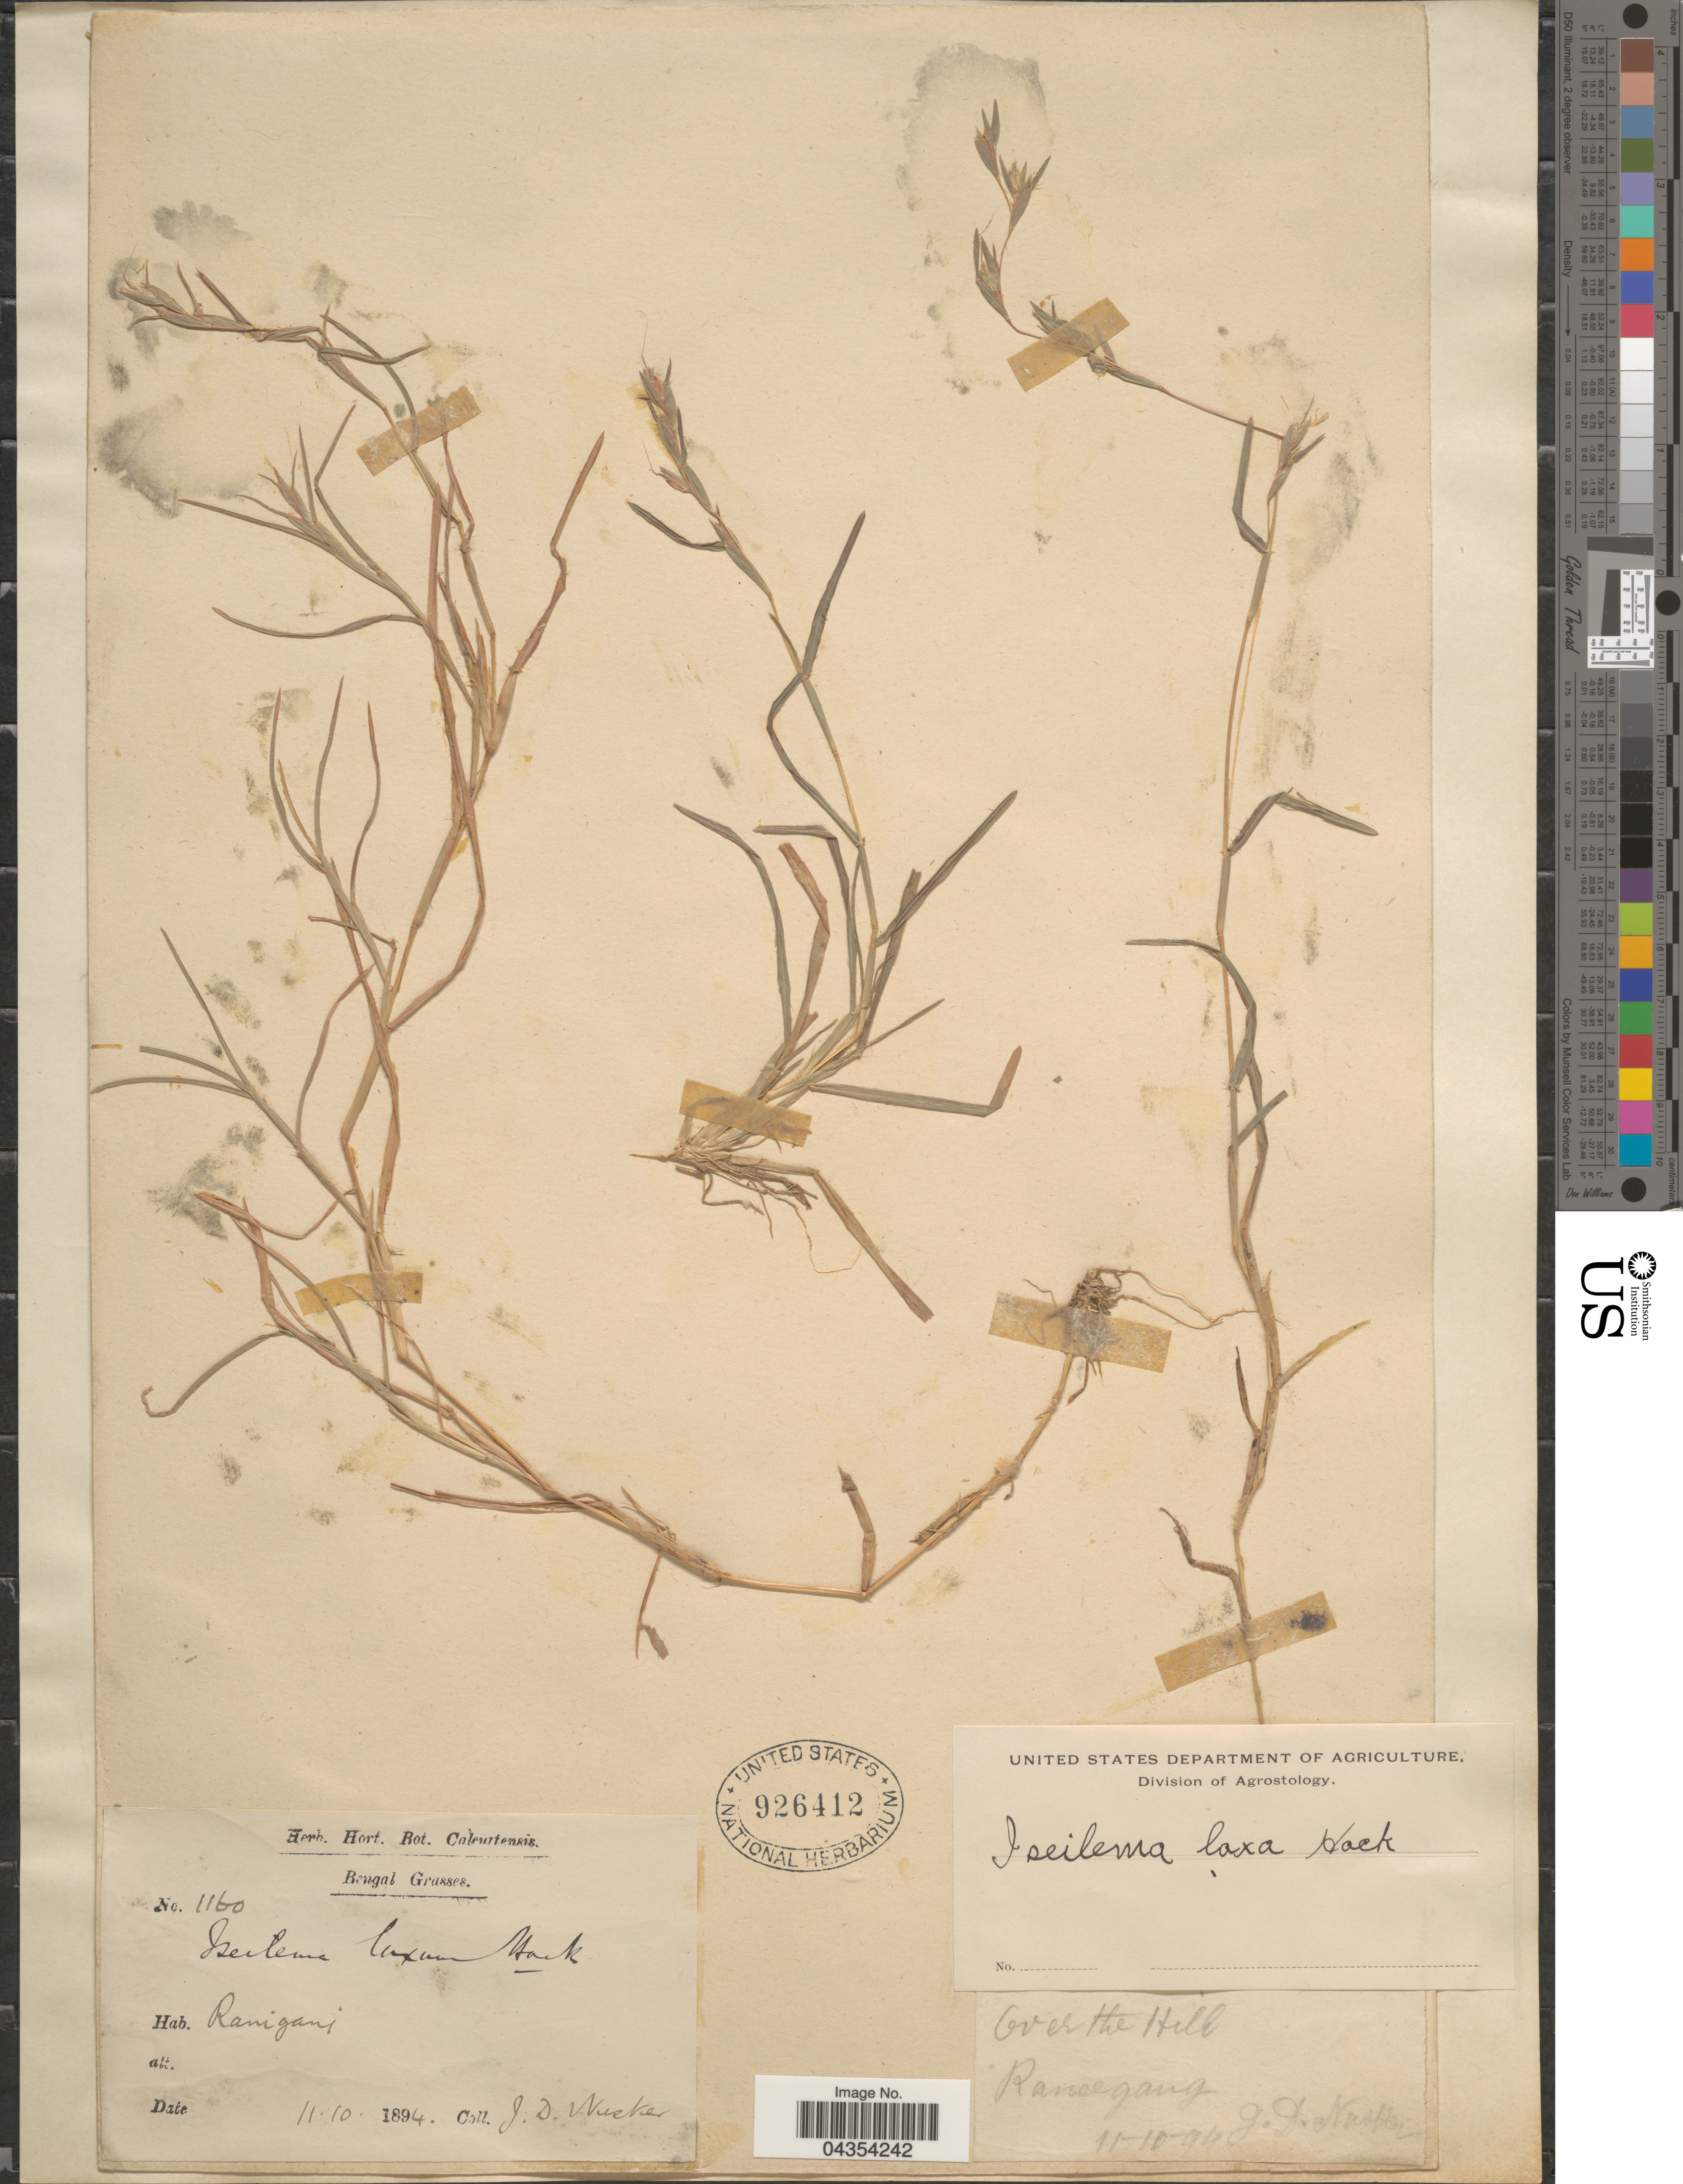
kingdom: Plantae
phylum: Tracheophyta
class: Liliopsida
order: Poales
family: Poaceae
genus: Iseilema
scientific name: Iseilema anthephoroides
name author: Hack.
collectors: J. D. Nusker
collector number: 1160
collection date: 1894-10-11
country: India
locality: Bengal. Raniganj. Over the Hill. Raneegang.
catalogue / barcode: US 926412